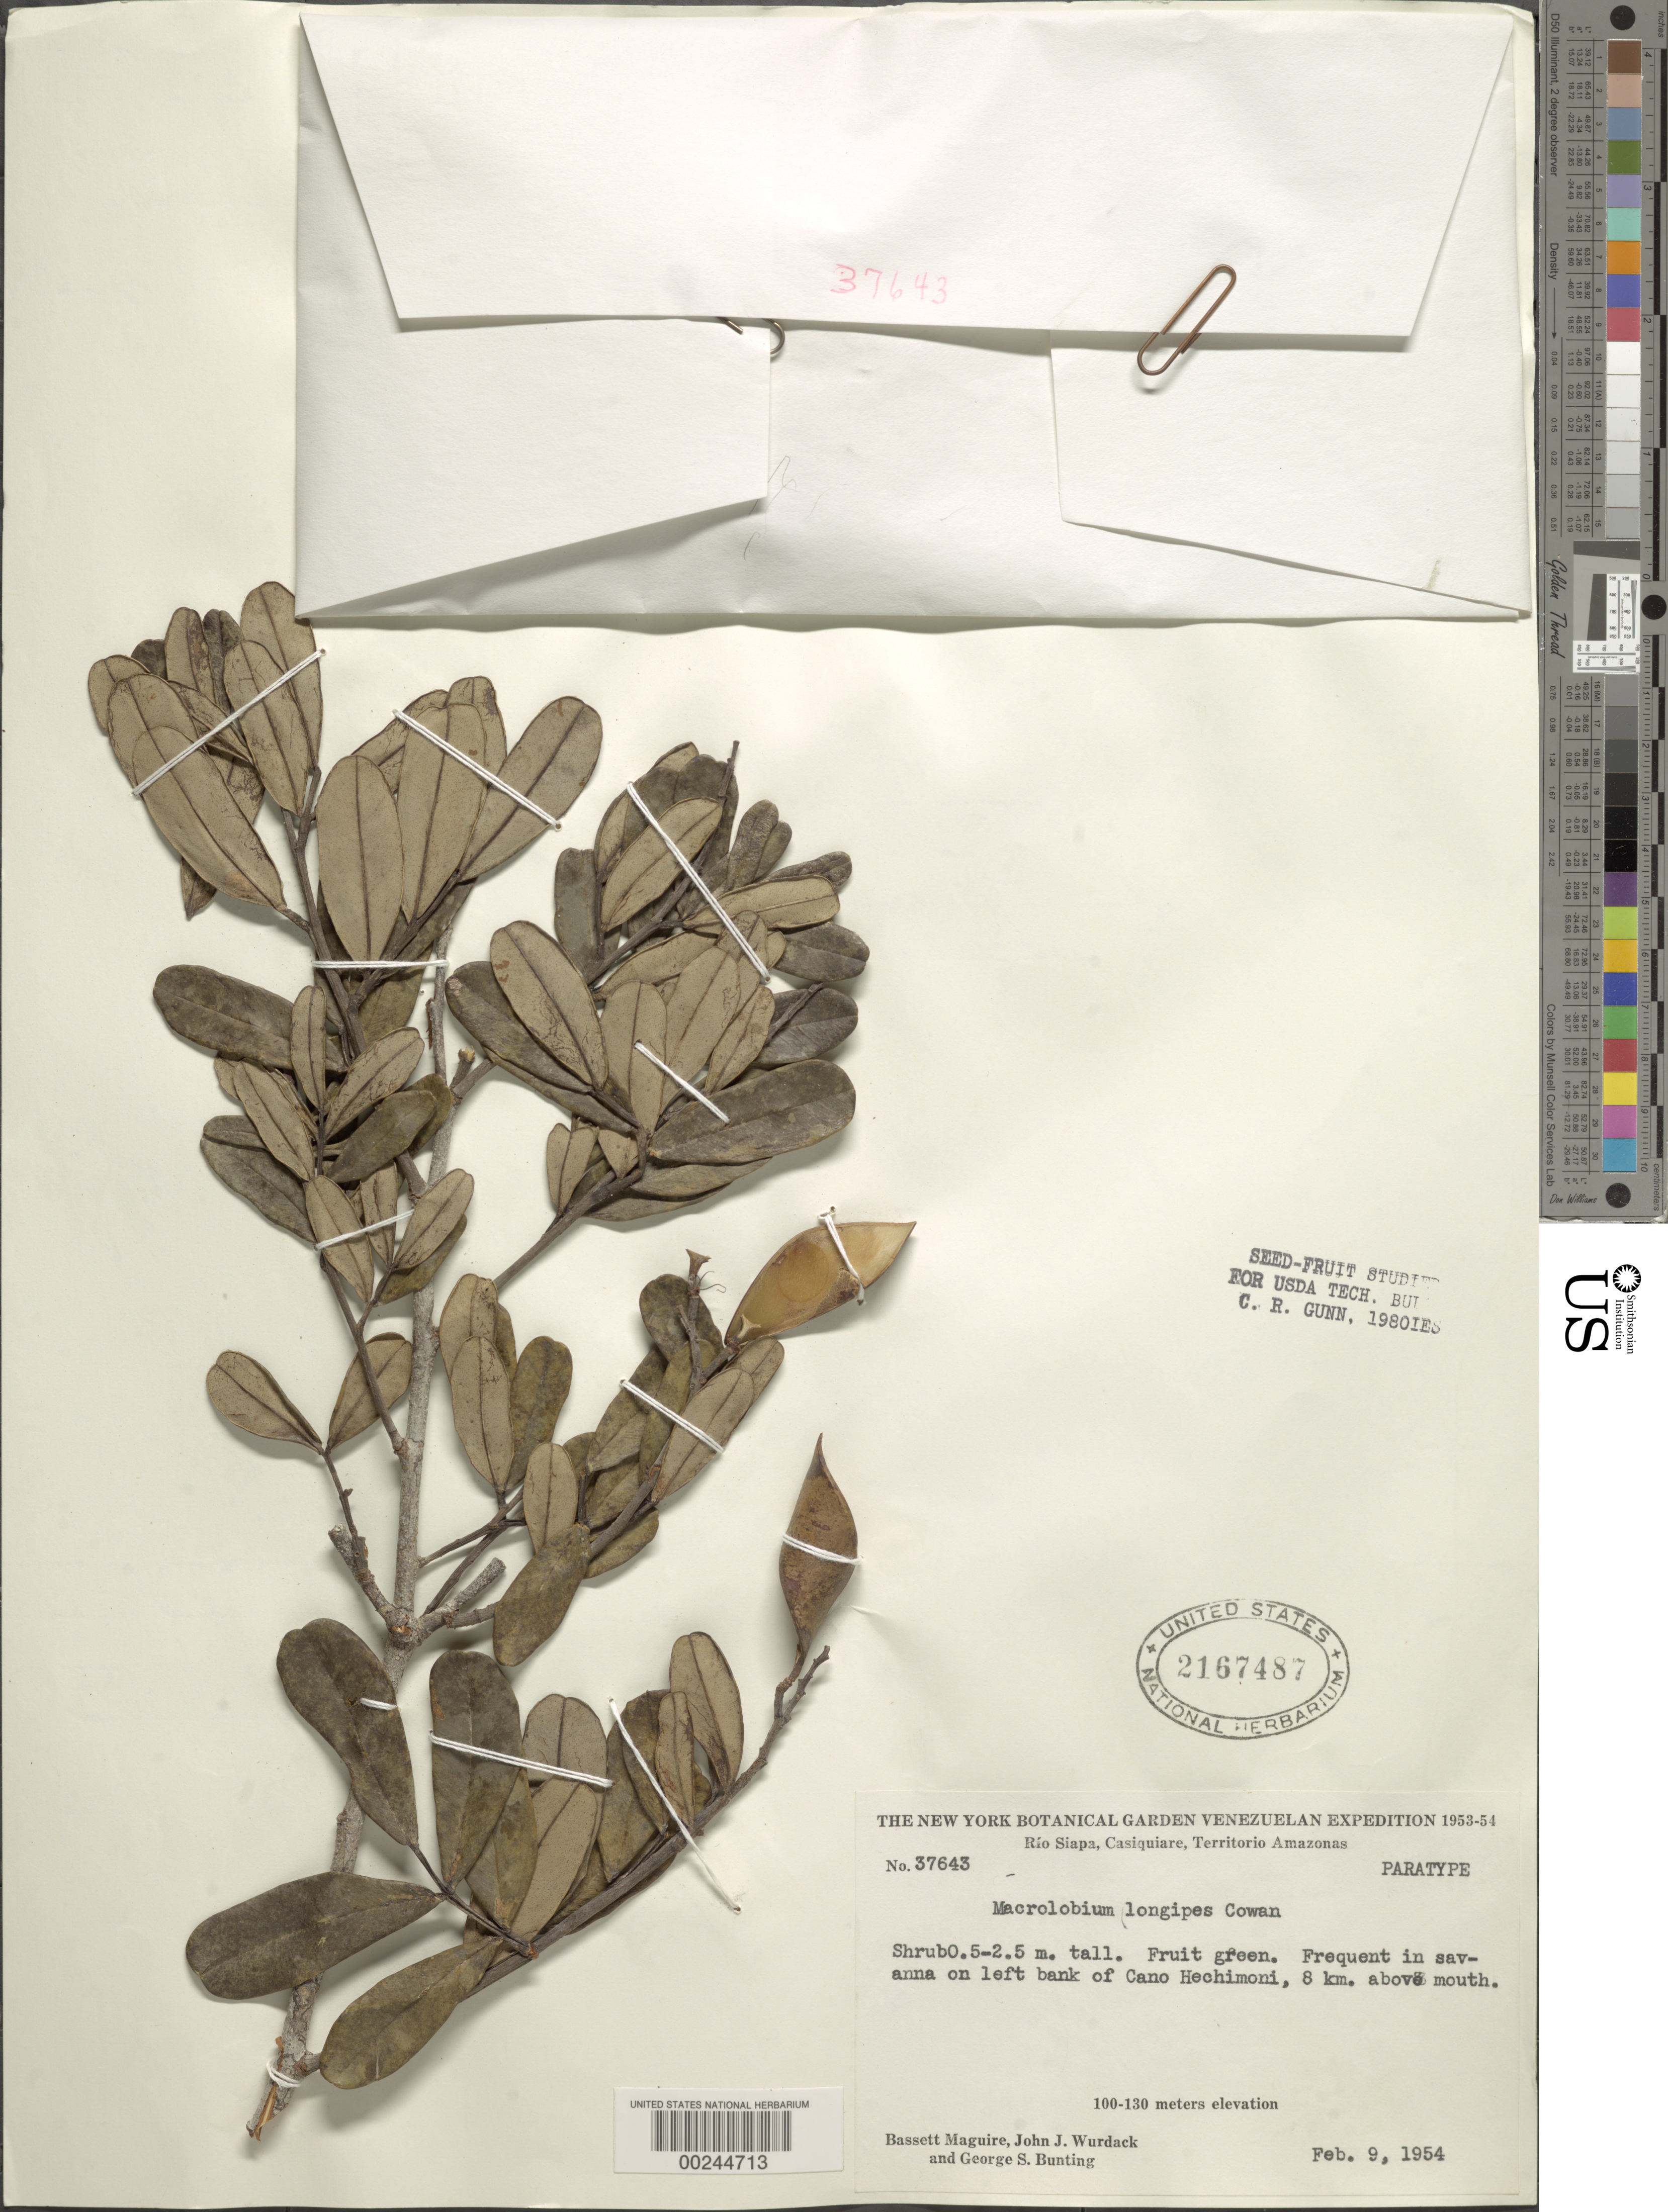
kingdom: Plantae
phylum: Tracheophyta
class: Magnoliopsida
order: Fabales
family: Fabaceae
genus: Macrolobium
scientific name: Macrolobium longipes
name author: R.S. Cowan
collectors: B. Maguire, J. J. Wurdack & G. S. Bunting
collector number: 37643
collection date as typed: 09 Feb 1954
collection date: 1954-02-09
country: Venezuela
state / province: Amazonas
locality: Left bank of cano hechimoni, 8 km above mouth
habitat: Savanna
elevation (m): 100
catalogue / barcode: US 2167487